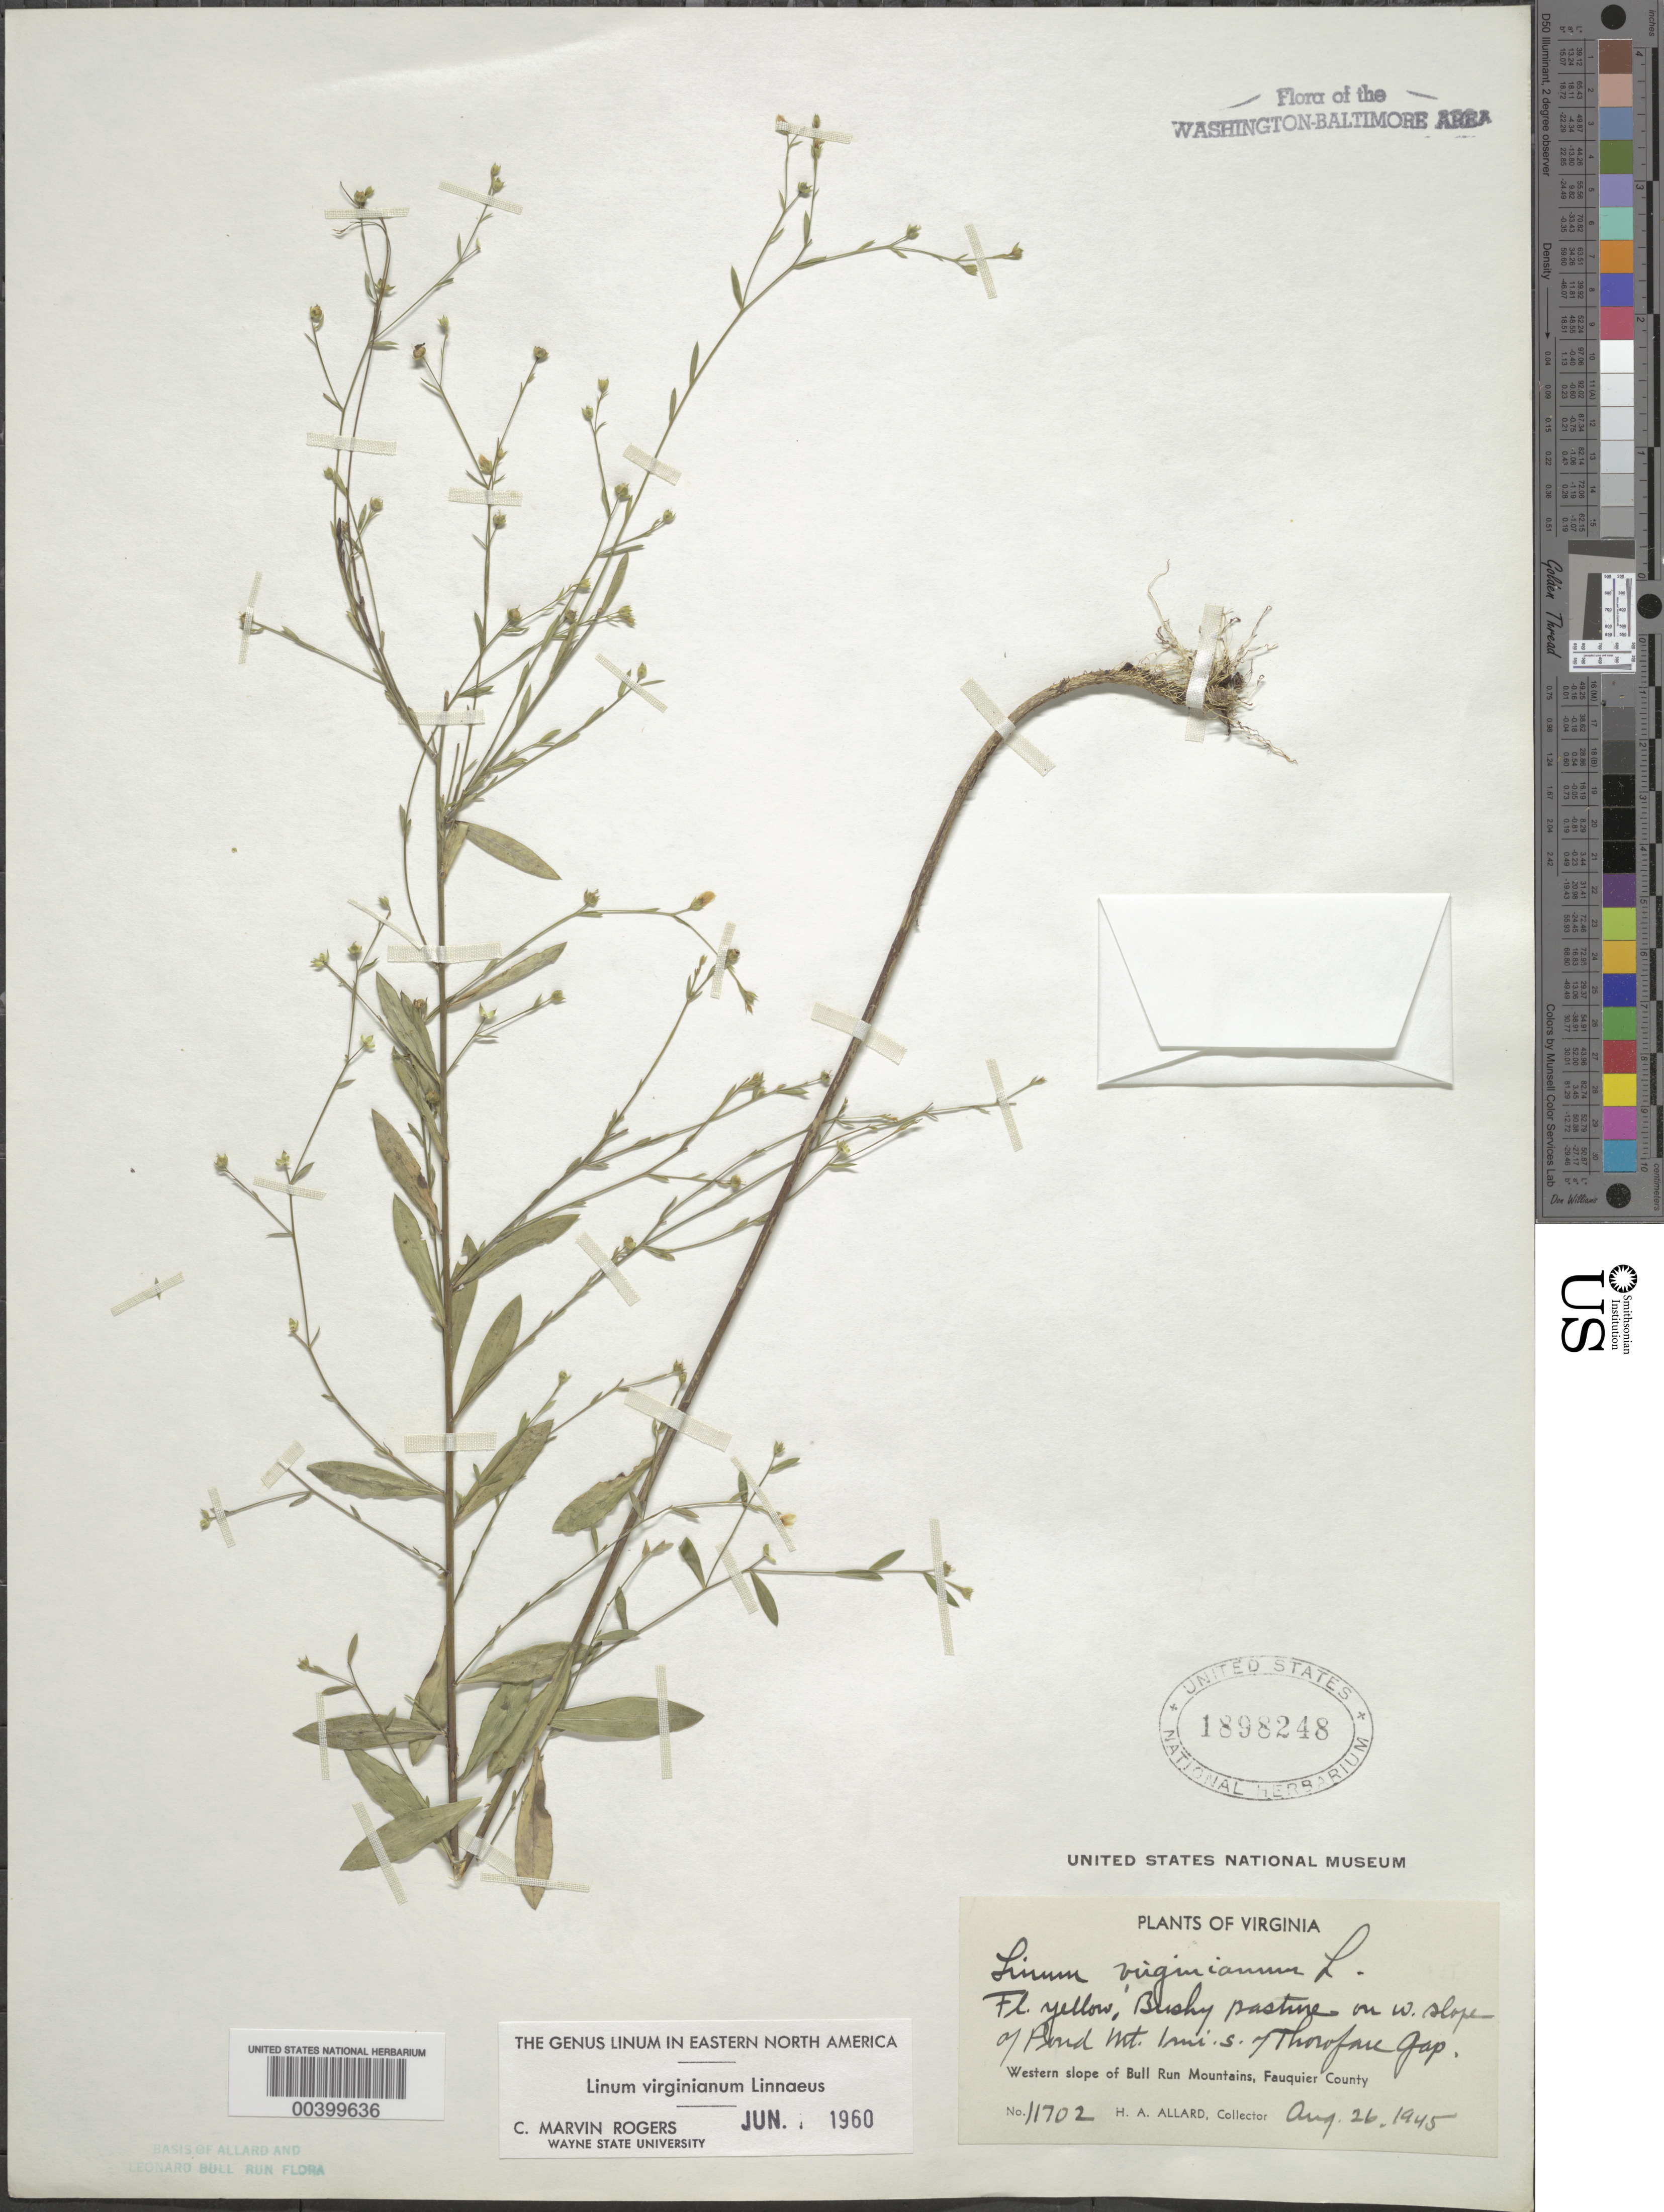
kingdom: Plantae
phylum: Tracheophyta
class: Magnoliopsida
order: Malpighiales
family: Linaceae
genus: Linum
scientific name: Linum virginianum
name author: L.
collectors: H. A. Allard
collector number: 11702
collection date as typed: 20 Aug 1945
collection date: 1945-08-20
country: United States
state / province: Virginia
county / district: Fauquier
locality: South of Thorofare Gap, Pond Mountains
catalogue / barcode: US 1898248